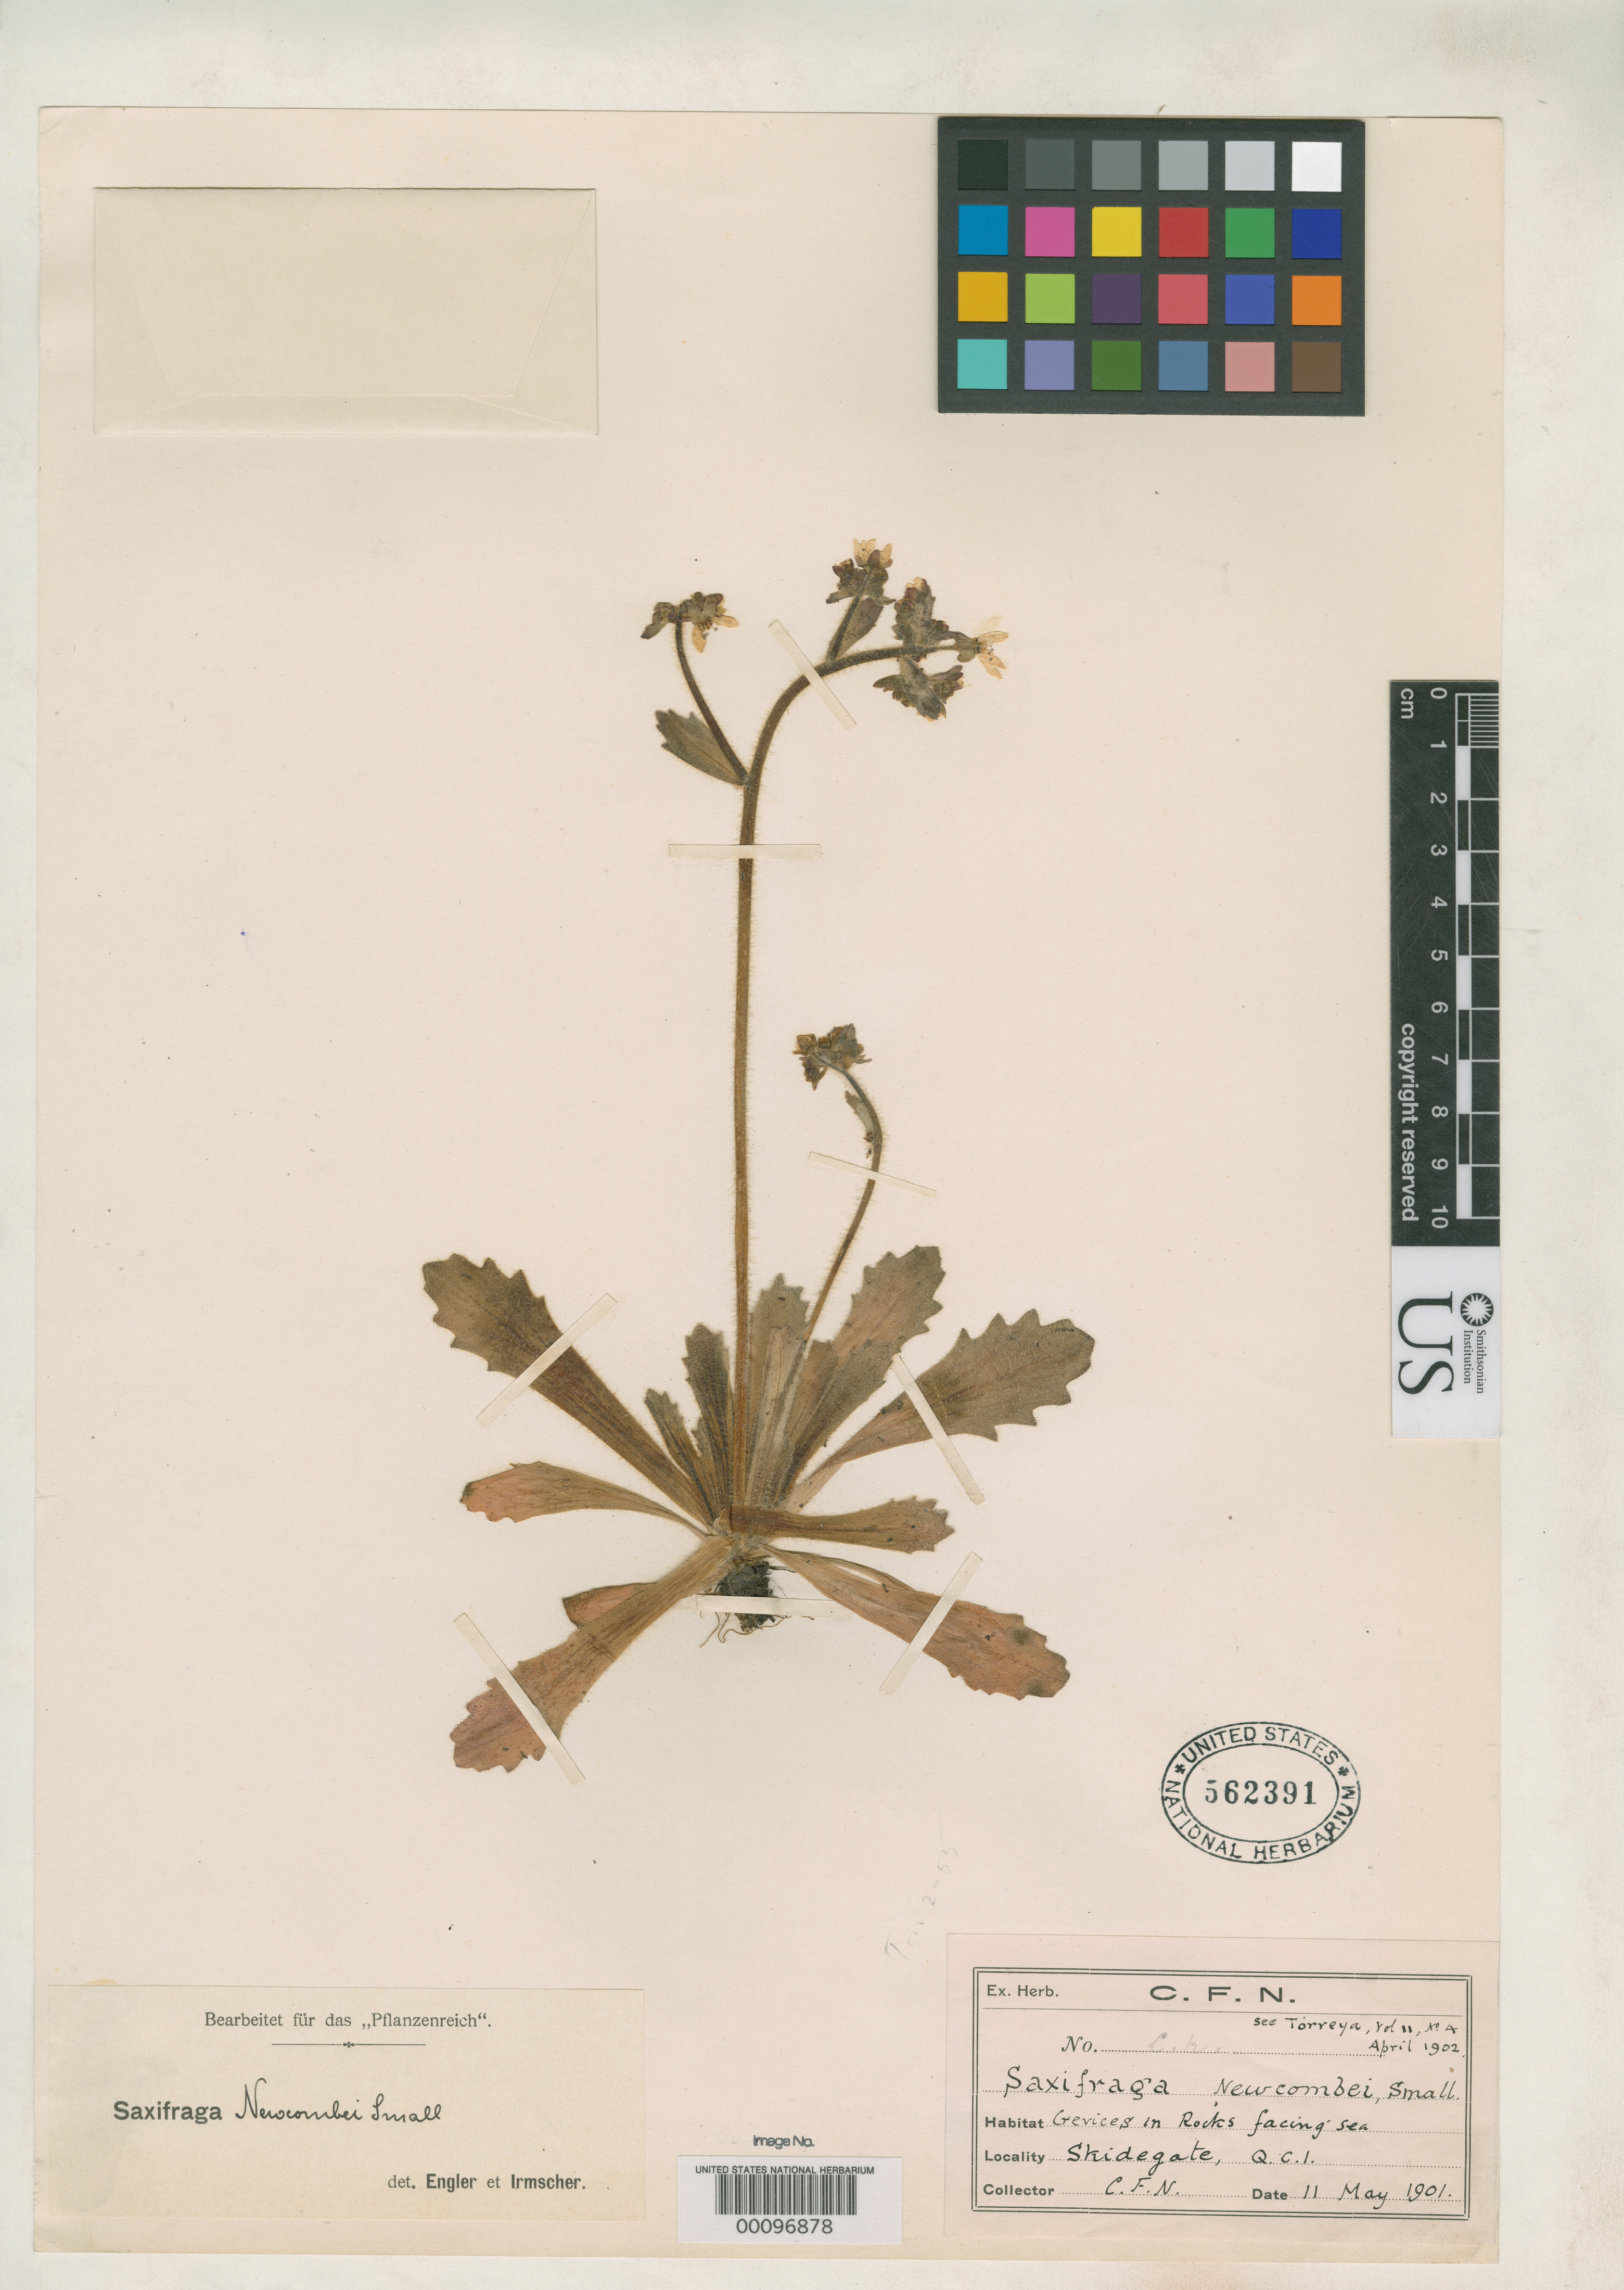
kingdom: Plantae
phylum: Tracheophyta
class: Magnoliopsida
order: Saxifragales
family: Saxifragaceae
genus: Saxifraga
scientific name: Saxifraga newcombei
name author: Small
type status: Isotype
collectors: C. Newcombe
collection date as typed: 11 May 1901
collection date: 1901-05-11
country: Canada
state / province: British Columbia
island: Queen Charlotte Island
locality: Shidegate.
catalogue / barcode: US 562391